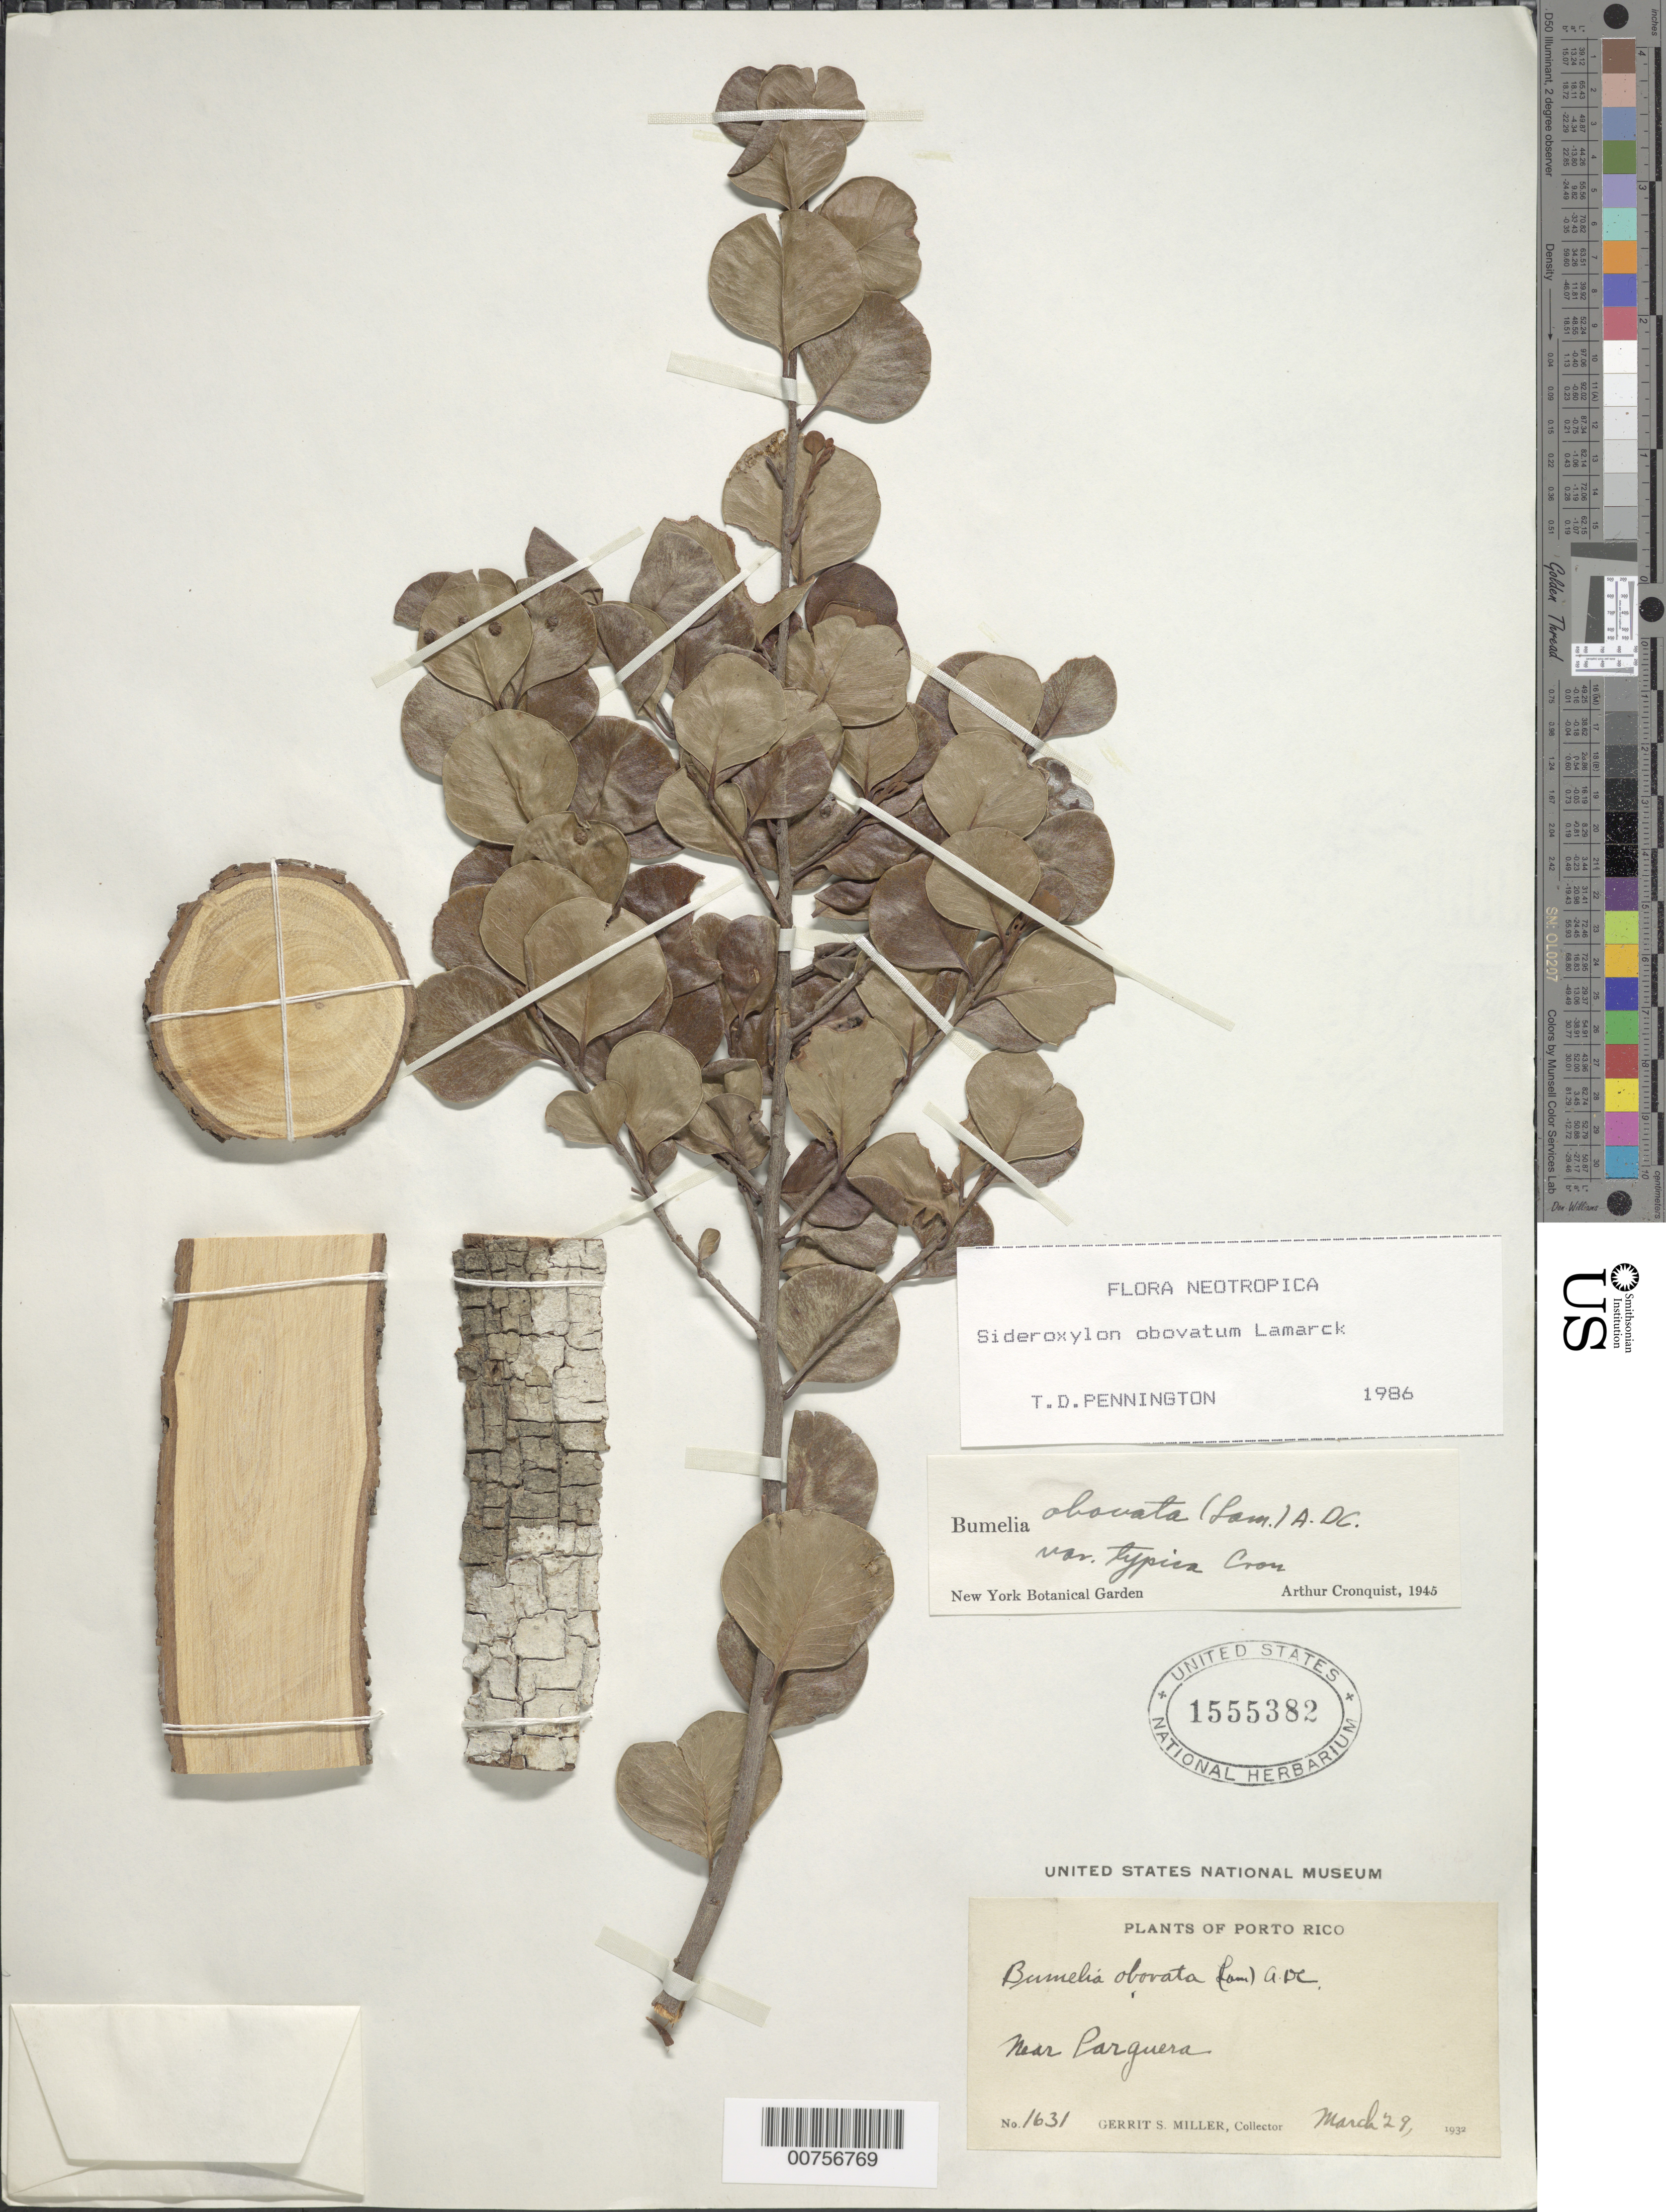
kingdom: Plantae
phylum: Tracheophyta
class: Magnoliopsida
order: Ericales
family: Sapotaceae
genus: Sideroxylon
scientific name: Sideroxylon obovatum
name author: Lam.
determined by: Pennington, T. D., (K)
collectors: G. S. Miller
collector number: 1631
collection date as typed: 29 Mar 1932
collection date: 1932-03-29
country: Puerto Rico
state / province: Lajas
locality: Near Parguera.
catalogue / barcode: US 1555382